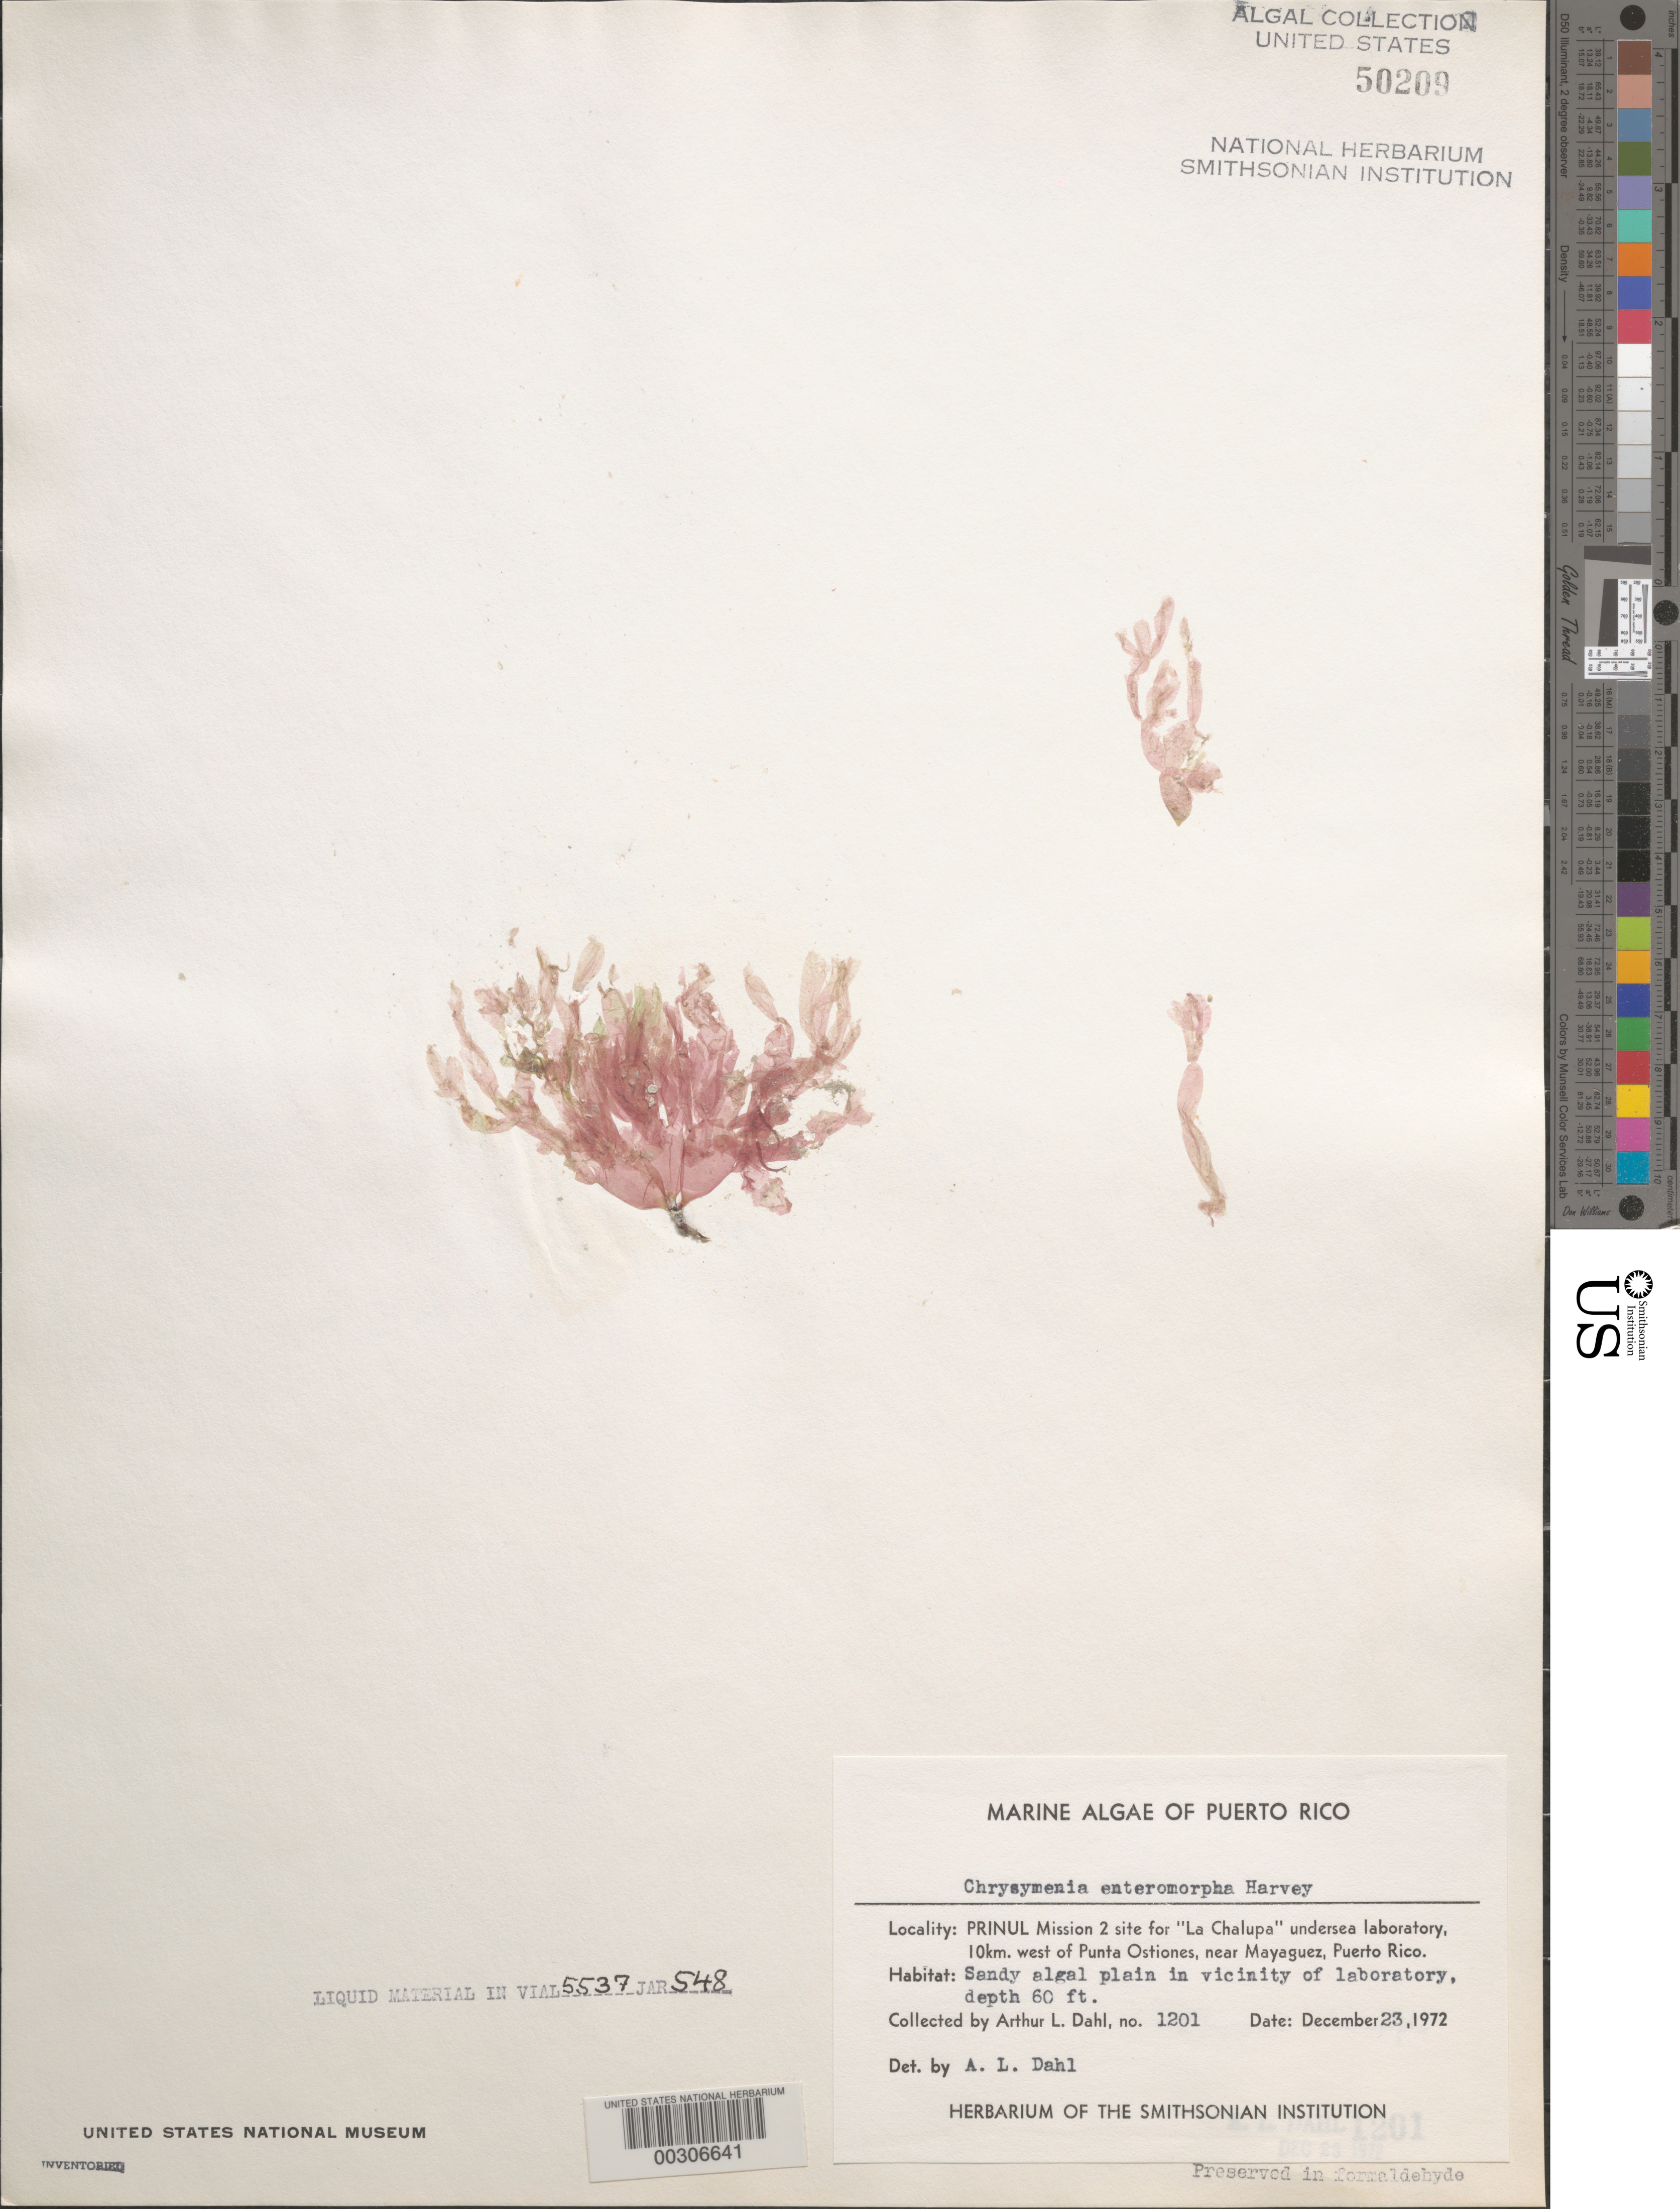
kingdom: Plantae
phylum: Rhodophyta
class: Florideophyceae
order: Rhodymeniales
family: Rhodymeniaceae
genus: Botryocladia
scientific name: Botryocladia enteromorpha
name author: (Harv.) W.E. Schmidt et al. in W.E. Schmidt et al.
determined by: Algae name updating Project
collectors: A. Dahl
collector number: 1201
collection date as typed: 23 Dec 1972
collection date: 1972-12-23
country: Puerto Rico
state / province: Mayaguez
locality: La chalupa undersea laboratory, ca. 10 km west of punta ostiones, near mayaguez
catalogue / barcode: US 50209